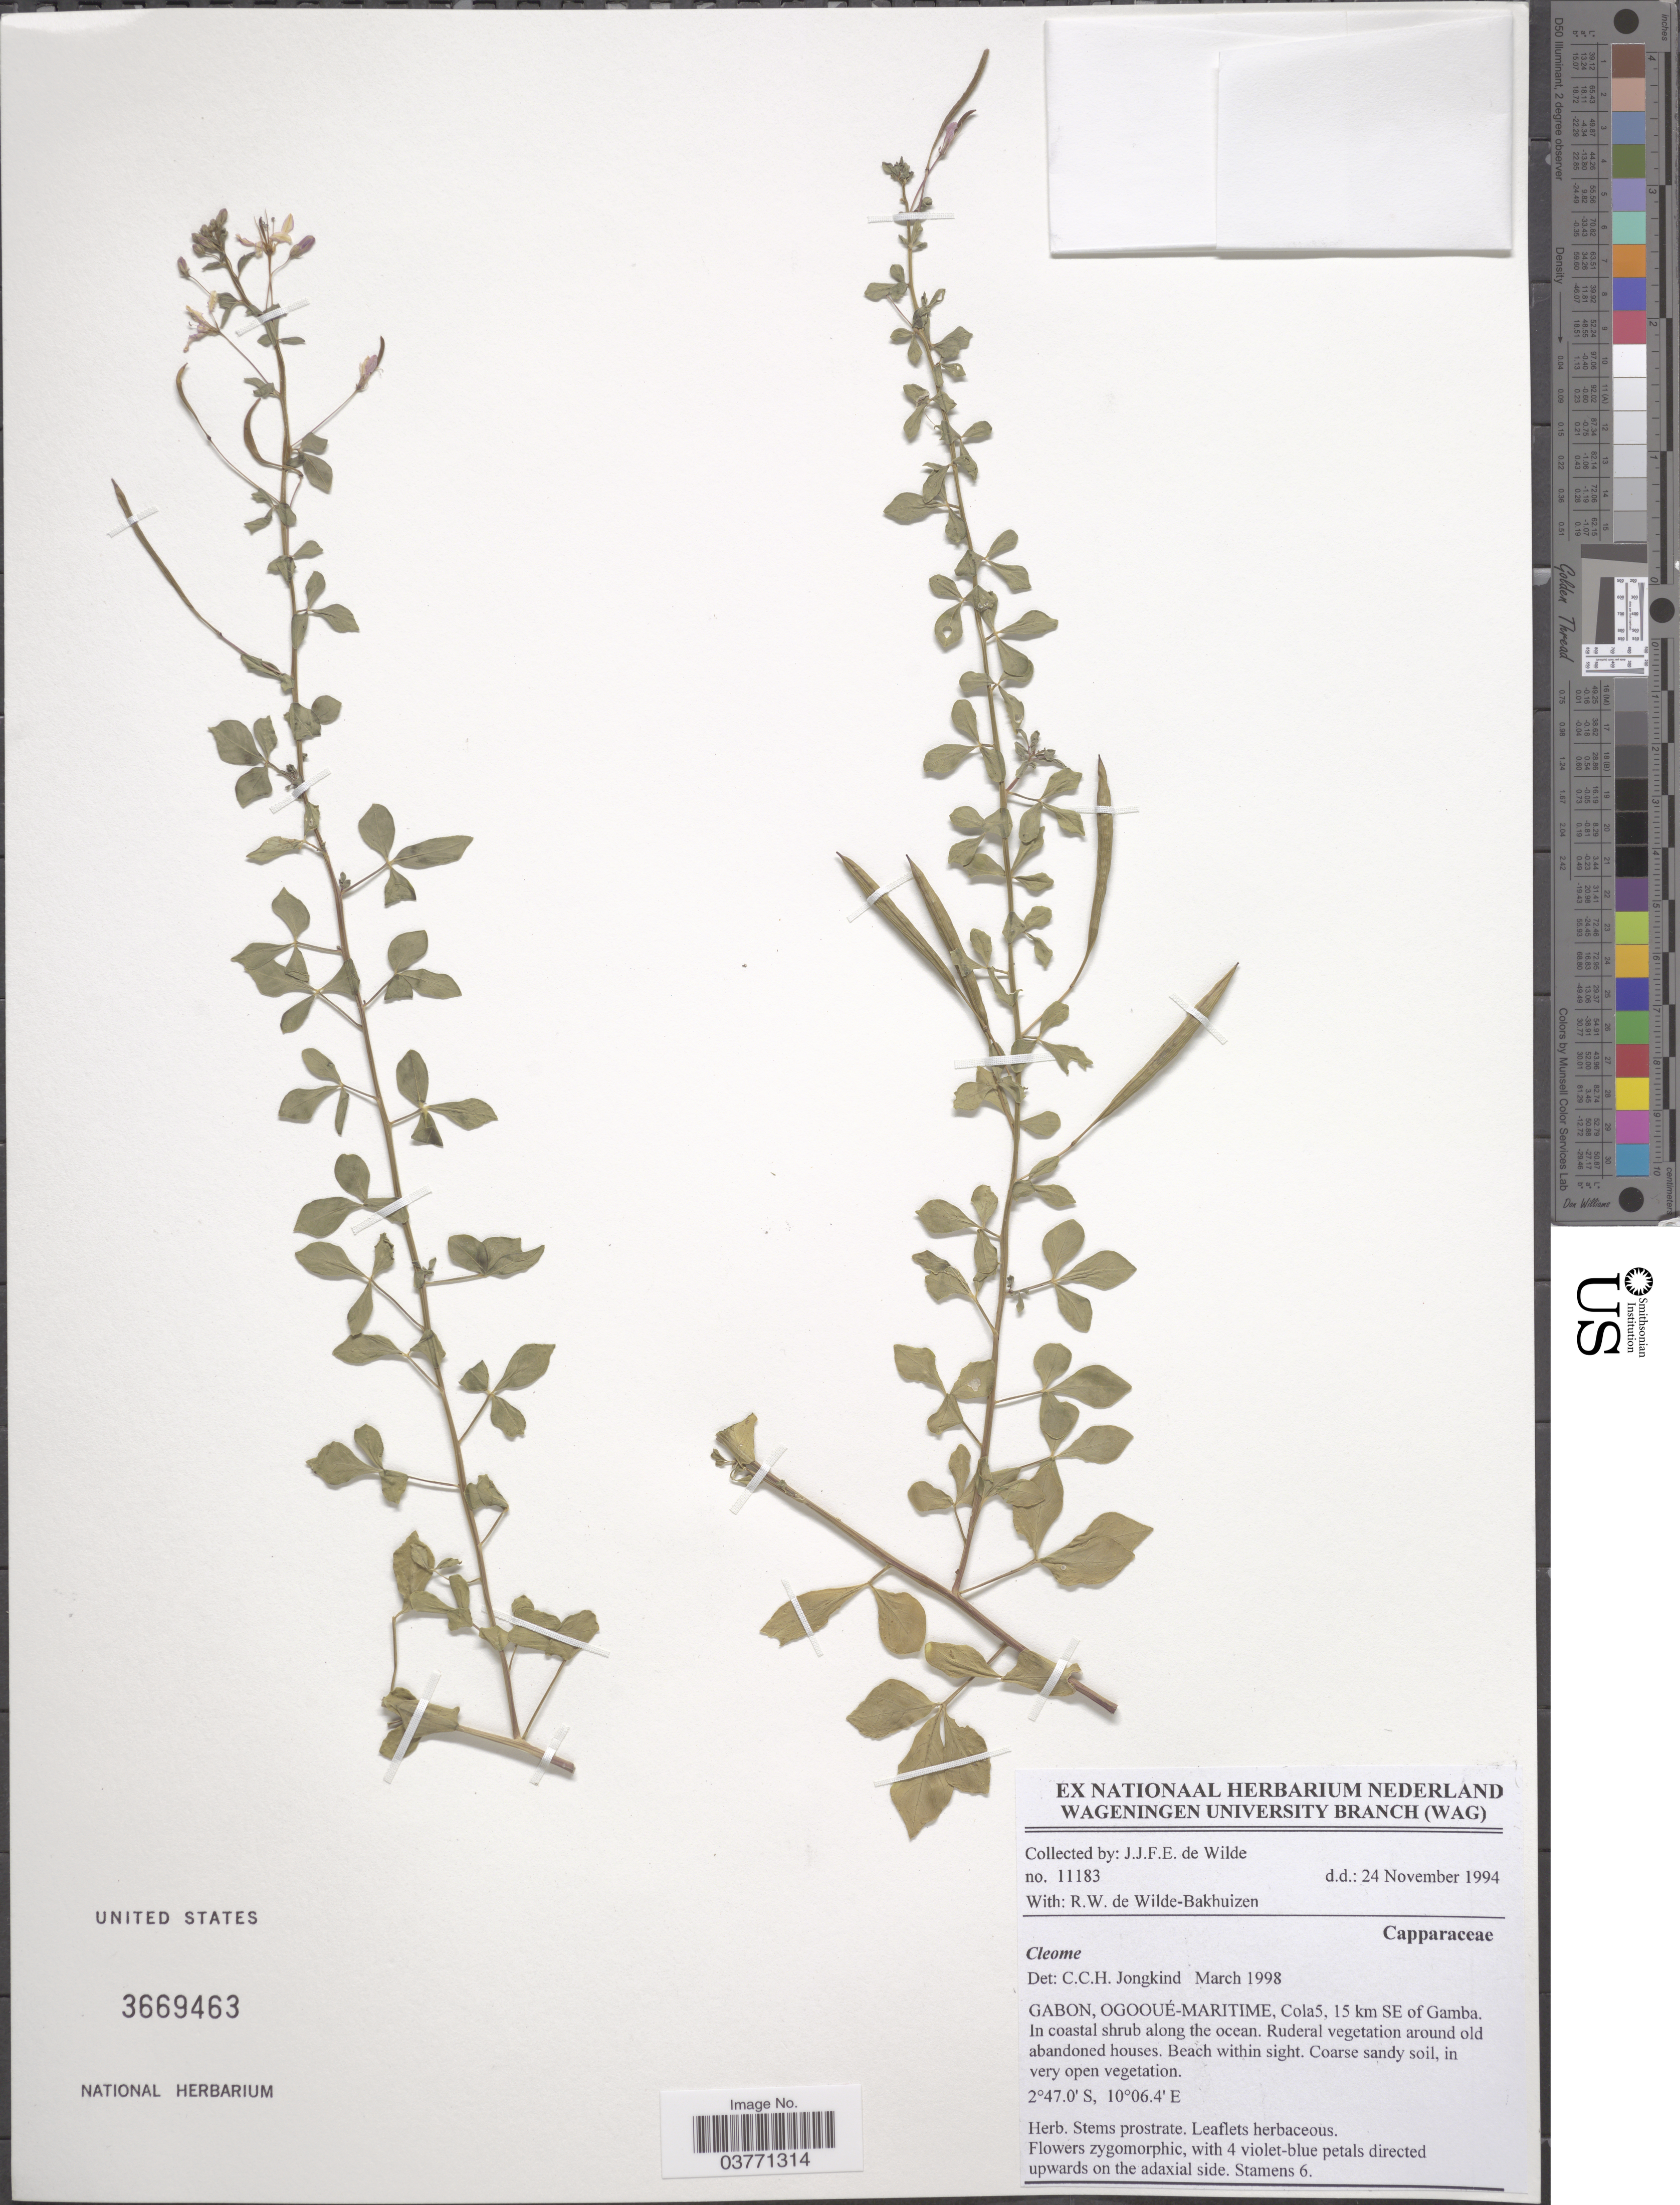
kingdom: Plantae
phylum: Tracheophyta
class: Magnoliopsida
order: Brassicales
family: Cleomaceae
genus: Sieruela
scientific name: Sieruela rutidosperma var. rutidosperma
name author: (DC.) Roalson & J.C. Hall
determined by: Strong, Mark T., (BOT), Smithsonian Institution - National Museum of Natural History (UNITED STATES)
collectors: J.J. de Wilde & R. Wilde-Bakhuizen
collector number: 11183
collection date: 1994-11-24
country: Gabon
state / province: Ogooue-Maritime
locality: Cola5, 15 km SE of Gamba.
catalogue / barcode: US 3669463